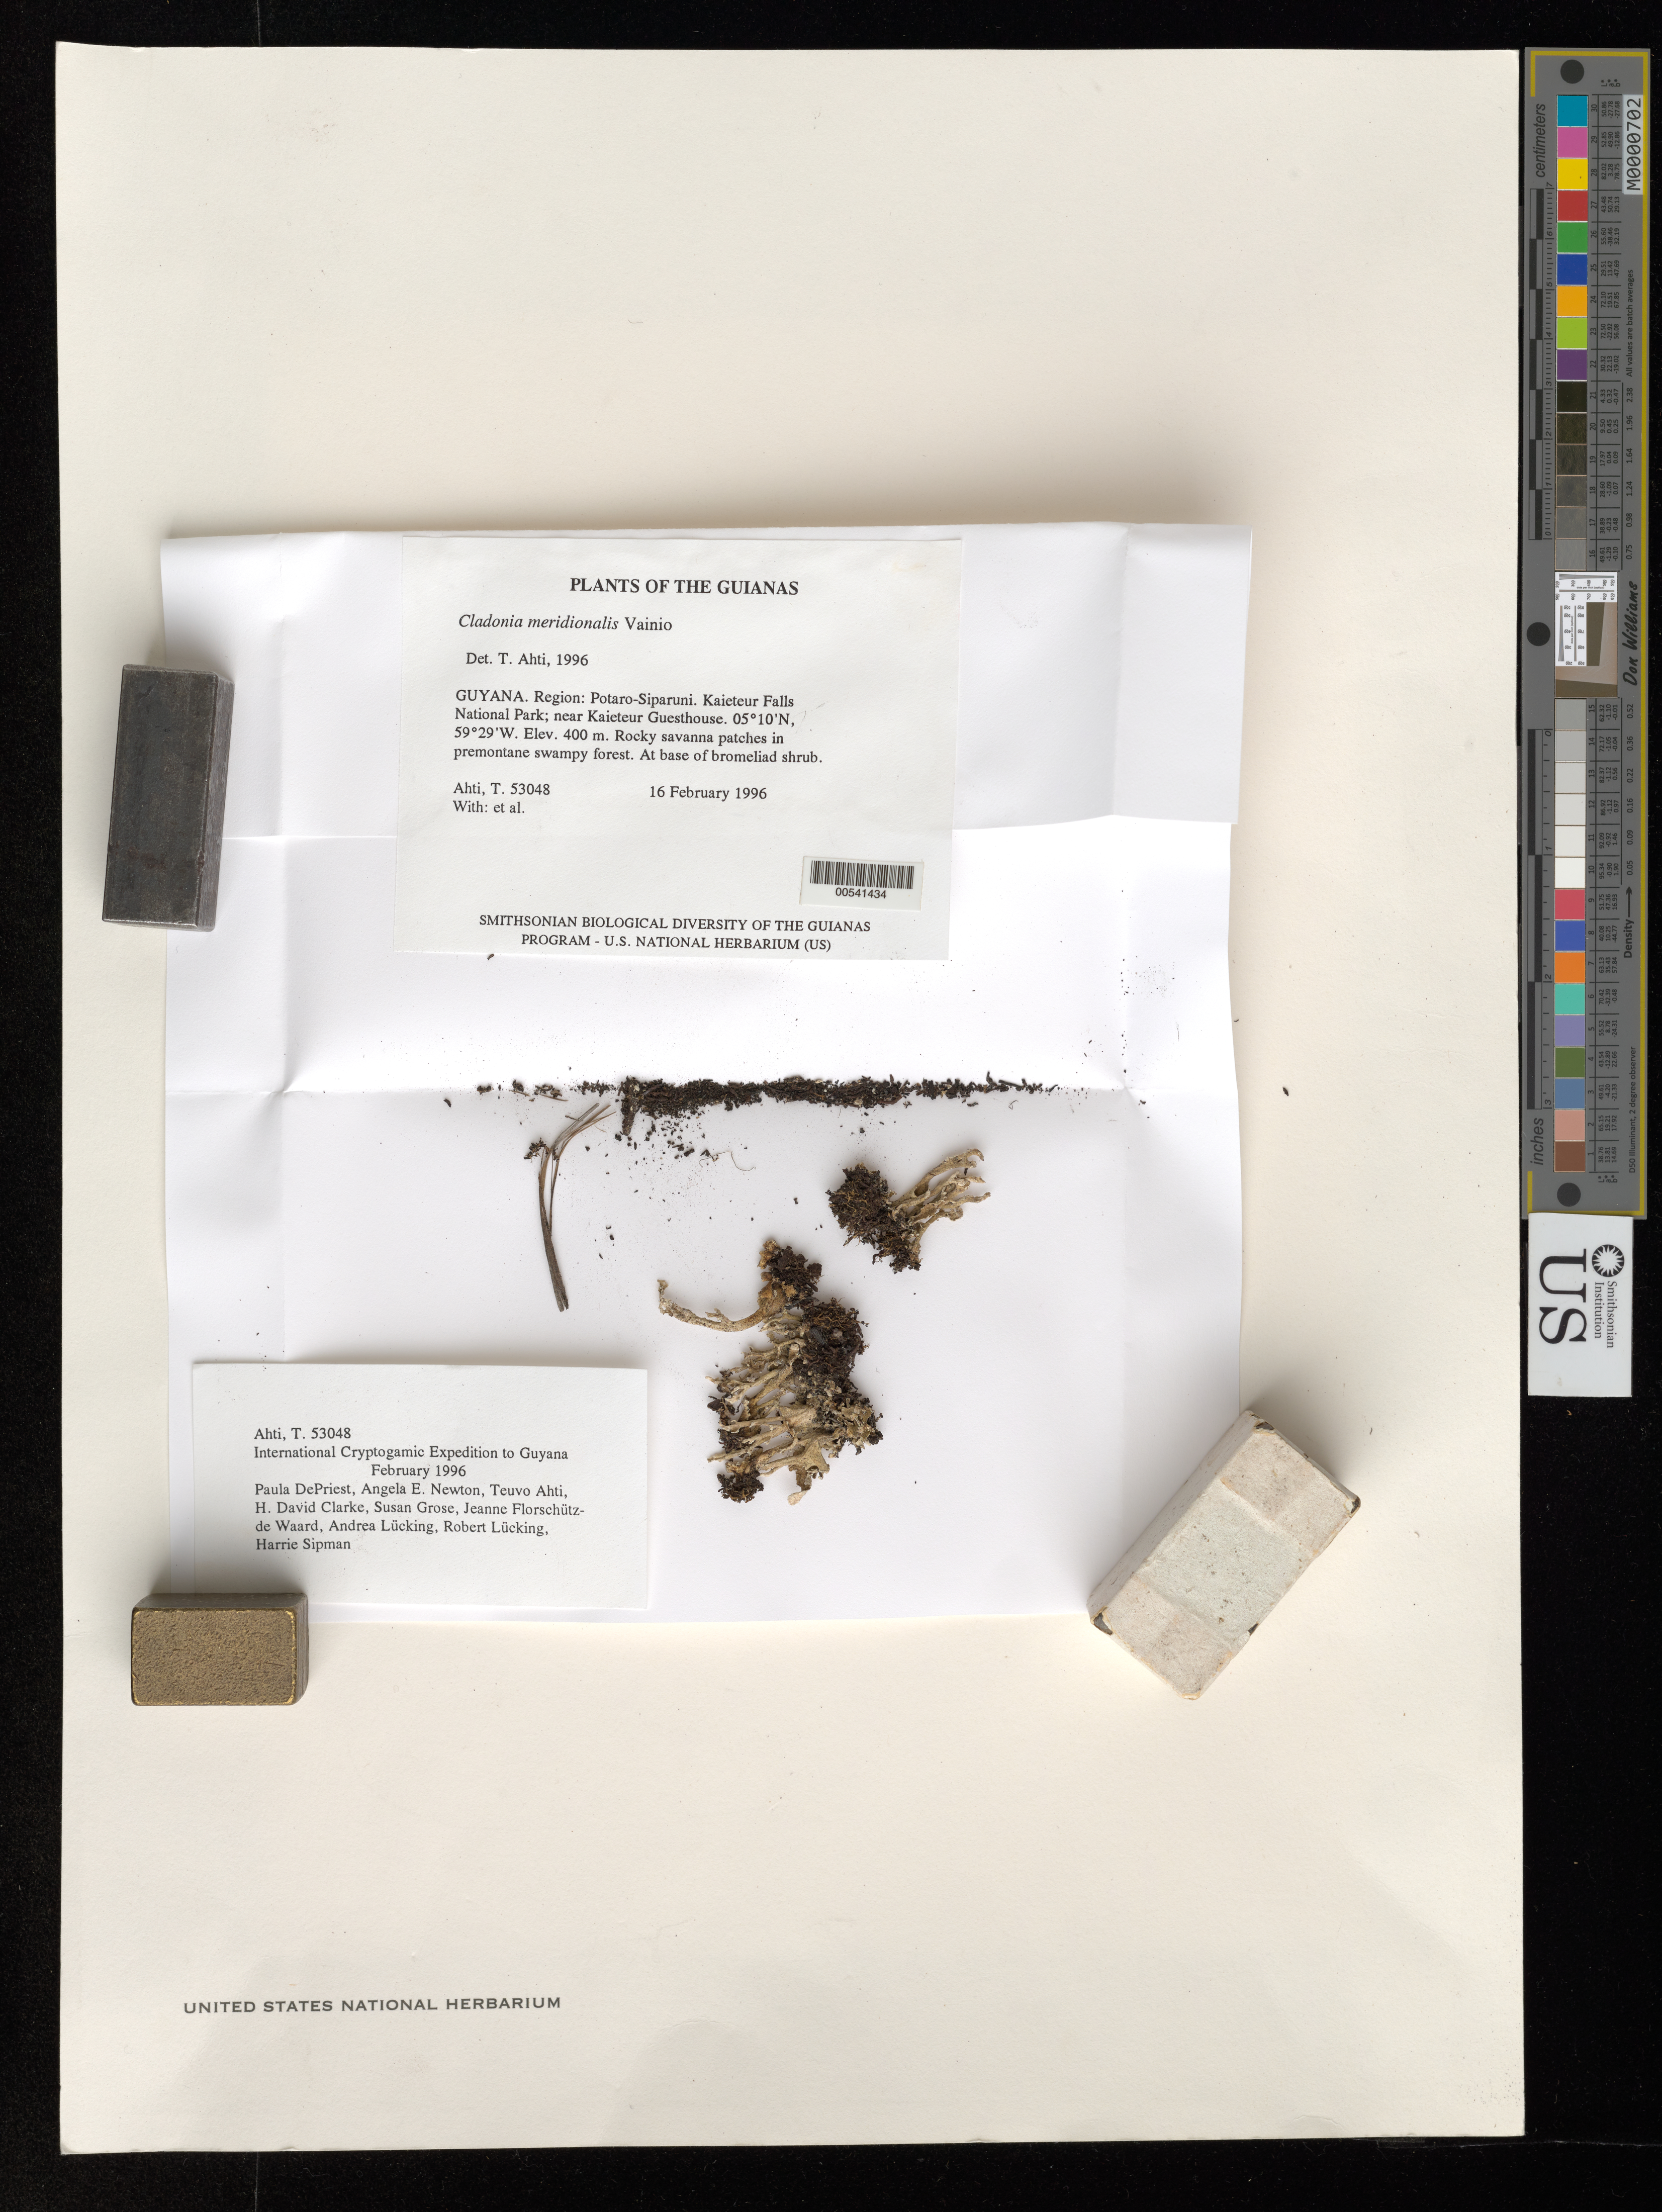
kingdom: Fungi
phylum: Ascomycota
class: Lecanoromycetes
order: Lecanorales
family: Cladoniaceae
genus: Cladonia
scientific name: Cladonia meridionalis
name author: Vain.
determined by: Ahti, Teuvo T.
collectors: T. T. Ahti et al.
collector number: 53048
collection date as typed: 16 February 1996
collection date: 1996-02-16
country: Guyana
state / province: Potaro-Siparuni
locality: Kaieteur Falls National Park; near Kaieteur Guesthouse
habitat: Rocky savanna patches in premontane swampy forest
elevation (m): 400